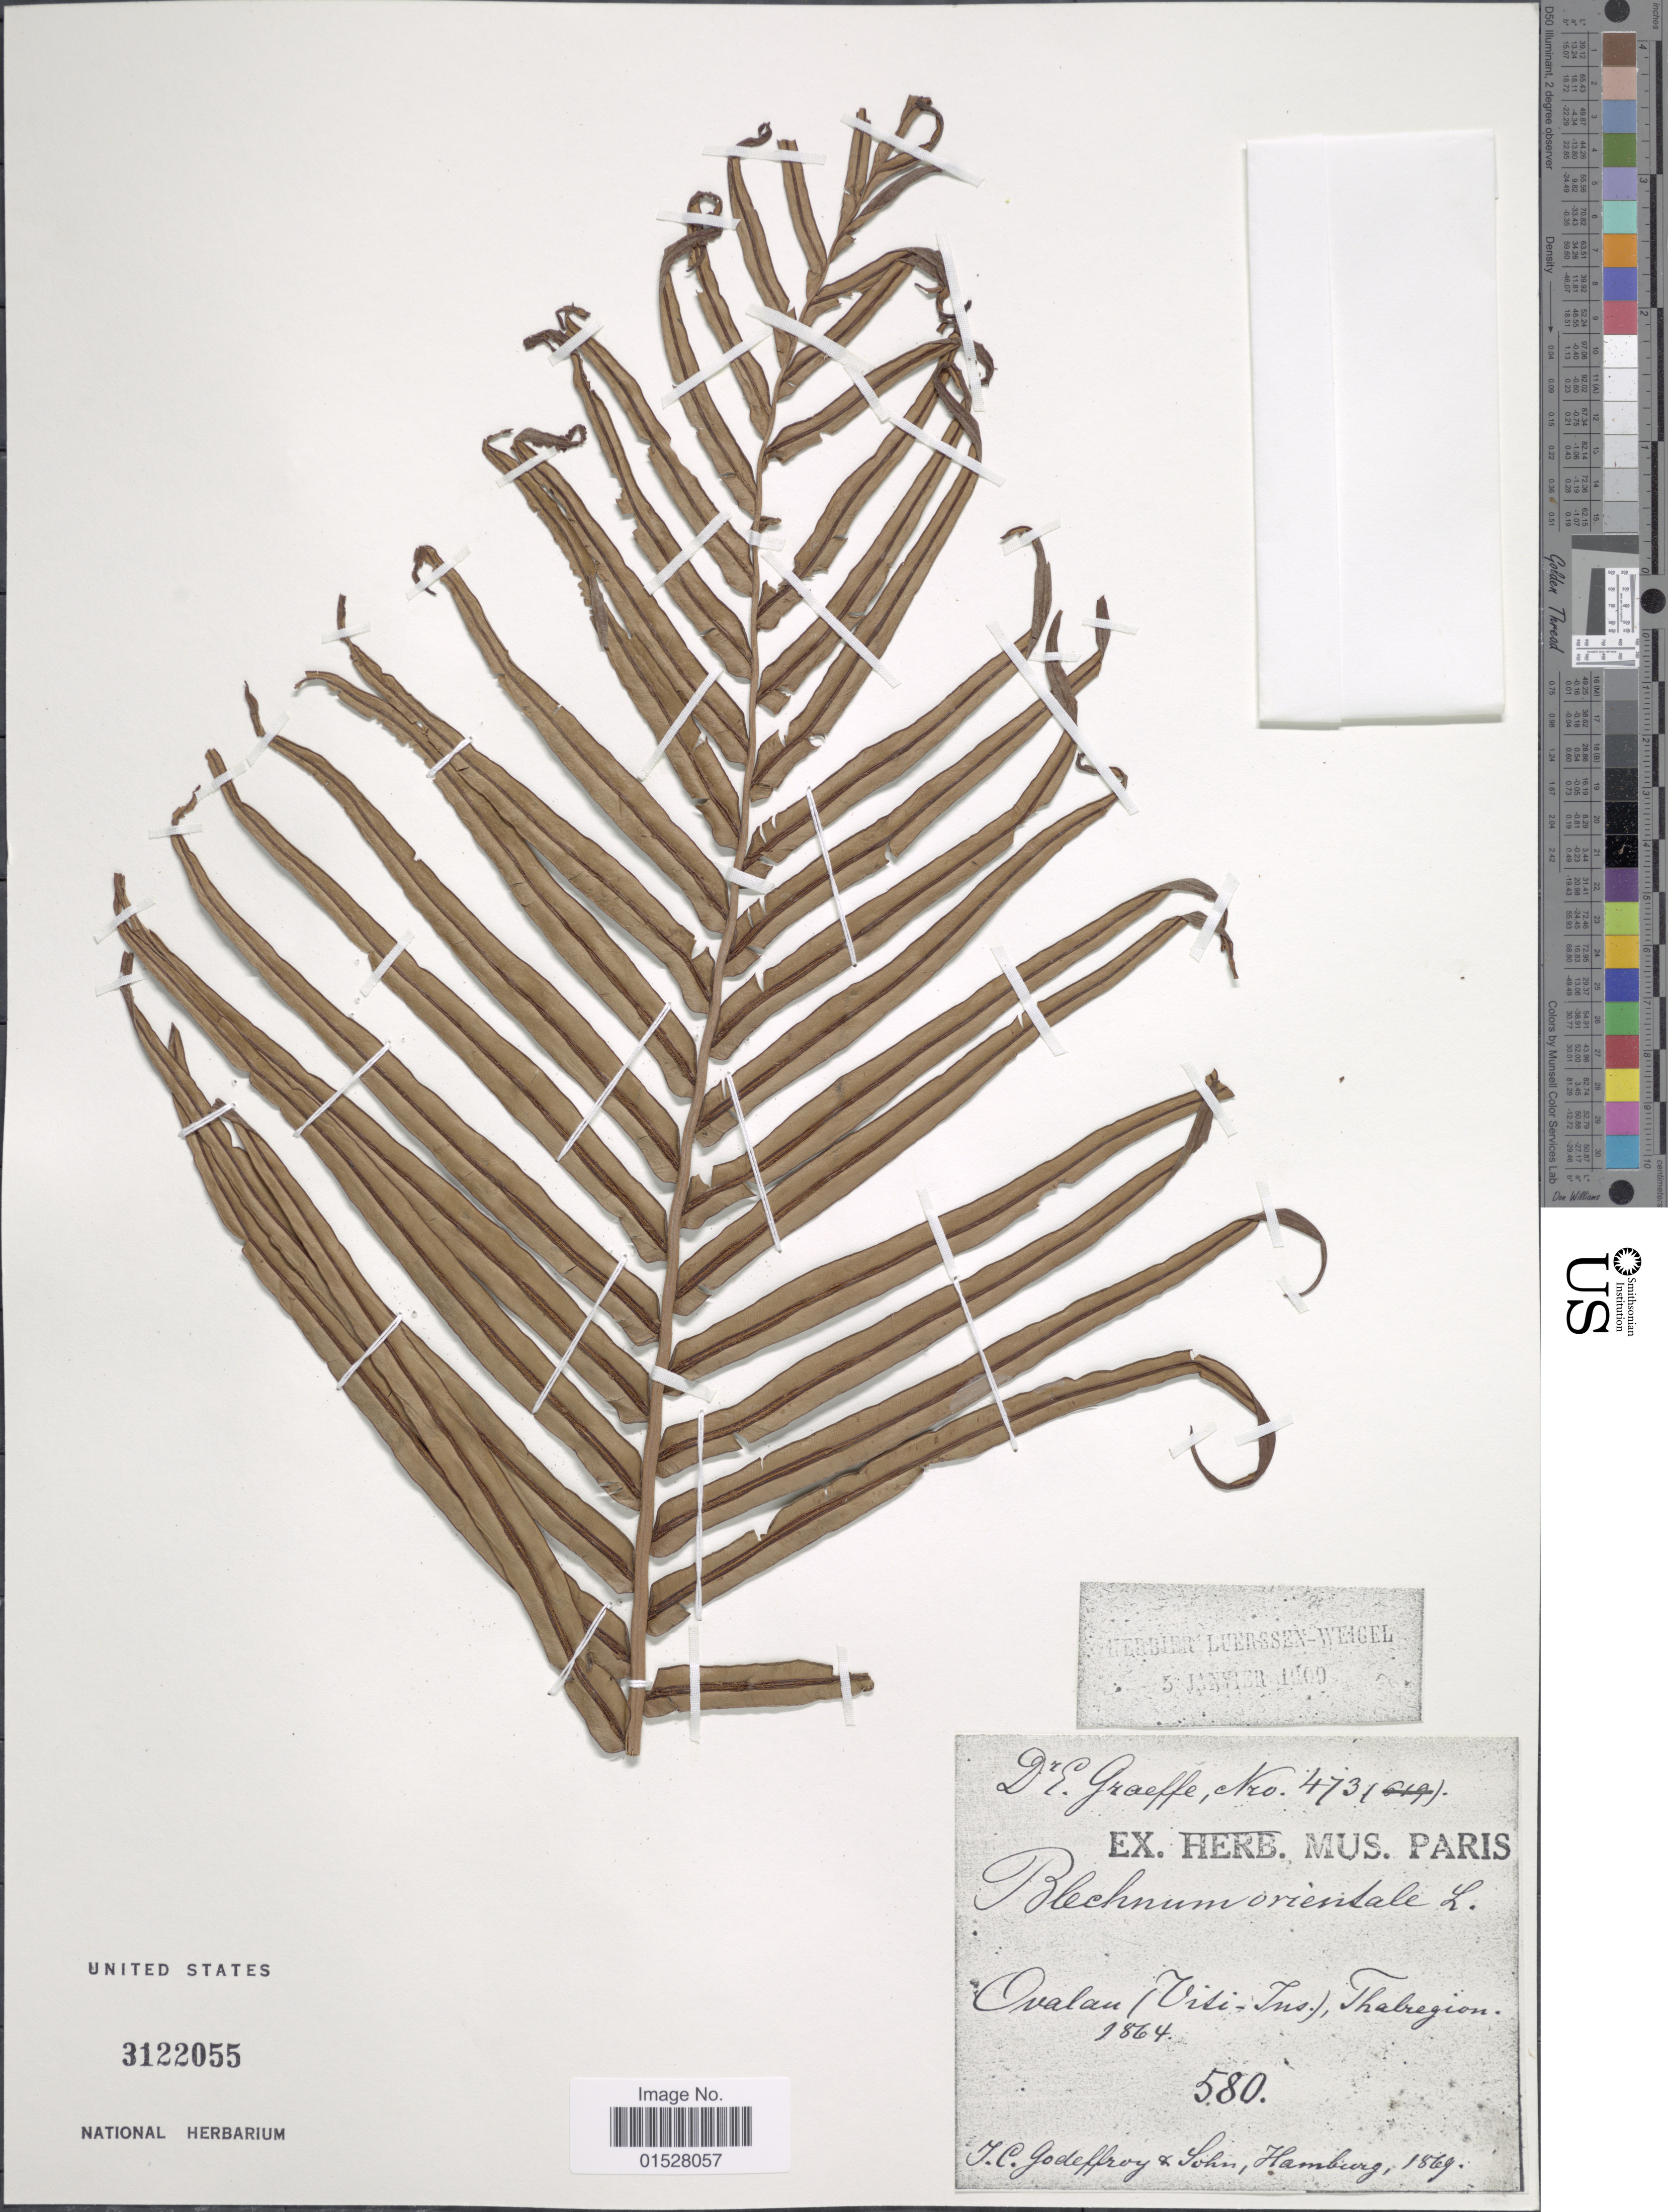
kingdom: Plantae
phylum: Tracheophyta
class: Polypodiopsida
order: Polypodiales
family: Blechnaceae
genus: Blechnum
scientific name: Blechnum orientale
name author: L.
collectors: E. Graeffe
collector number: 473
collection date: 1864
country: Fiji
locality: Ovalau (Viti-Ins.), Thabregion.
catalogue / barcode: US 3122055